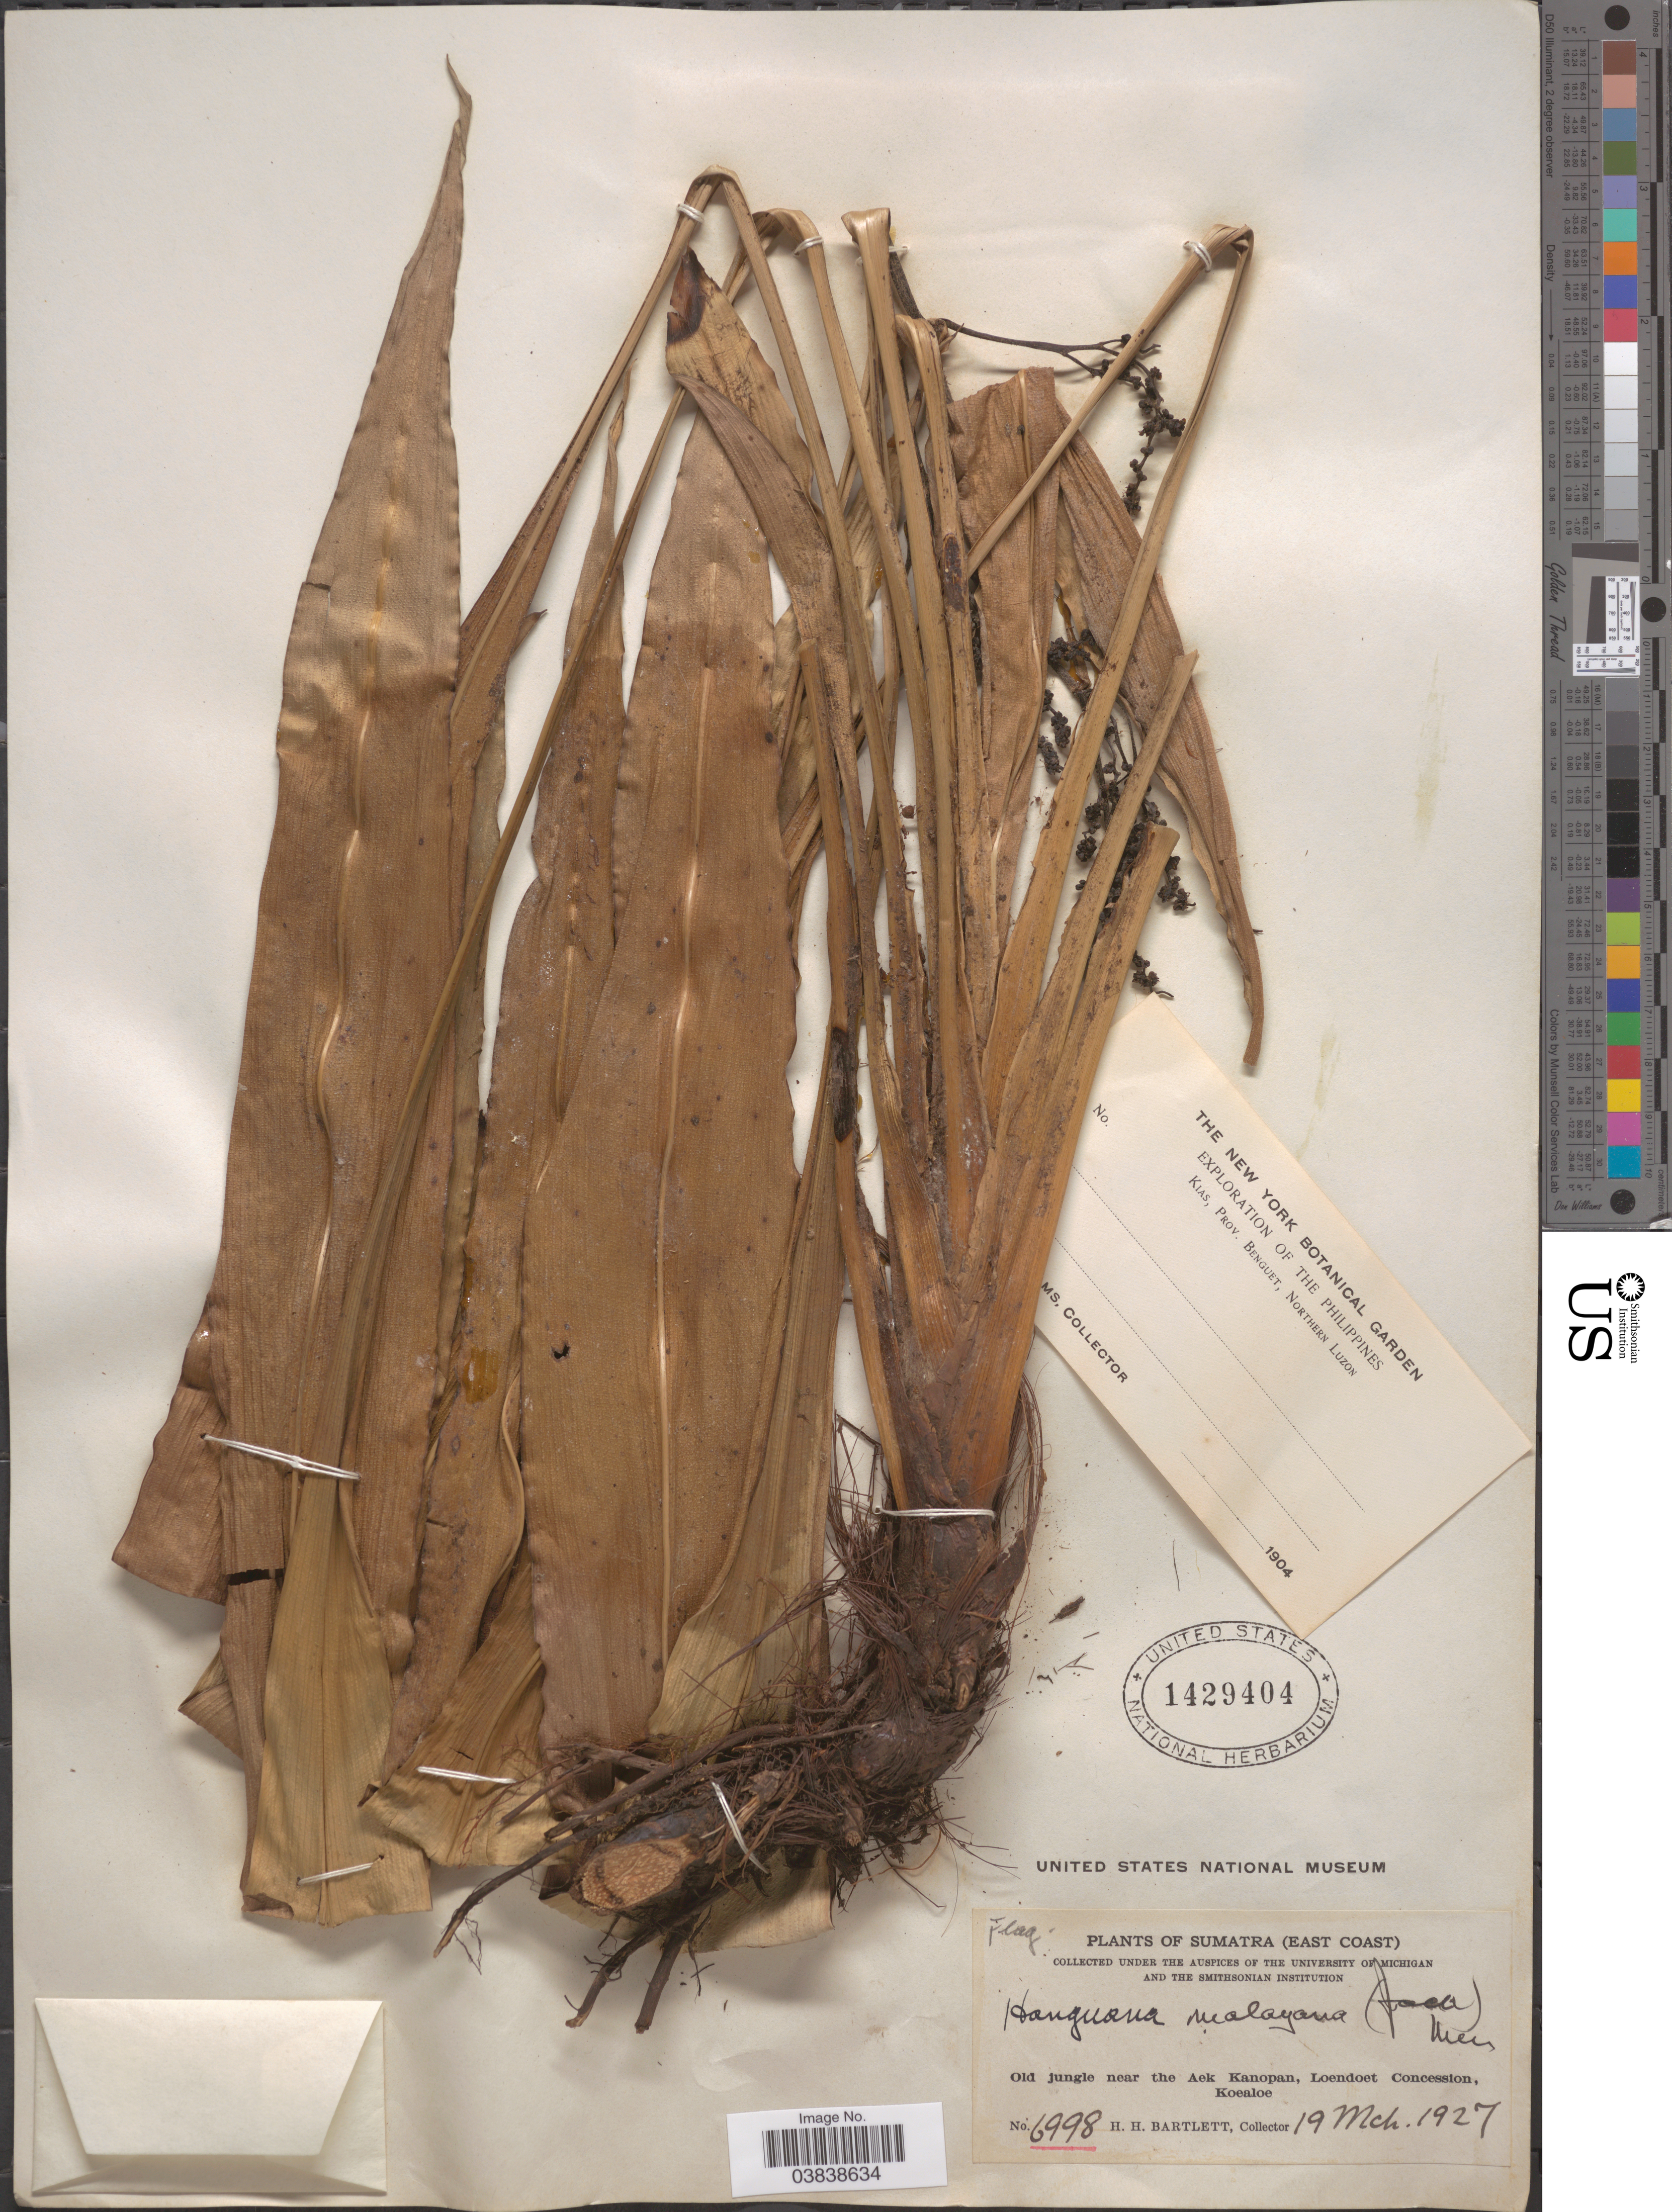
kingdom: Plantae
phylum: Tracheophyta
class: Liliopsida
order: Commelinales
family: Hanguanaceae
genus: Hanguana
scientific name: Hanguana malayana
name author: (Jack) Merr.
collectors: H. H. Bartlett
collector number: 6998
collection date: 1927-03-19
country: Indonesia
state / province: Sumatra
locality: (East Coast). Old jungle near the Aek Kanopan, Loendoet Concession, Koealoe.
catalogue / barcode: US 1429404